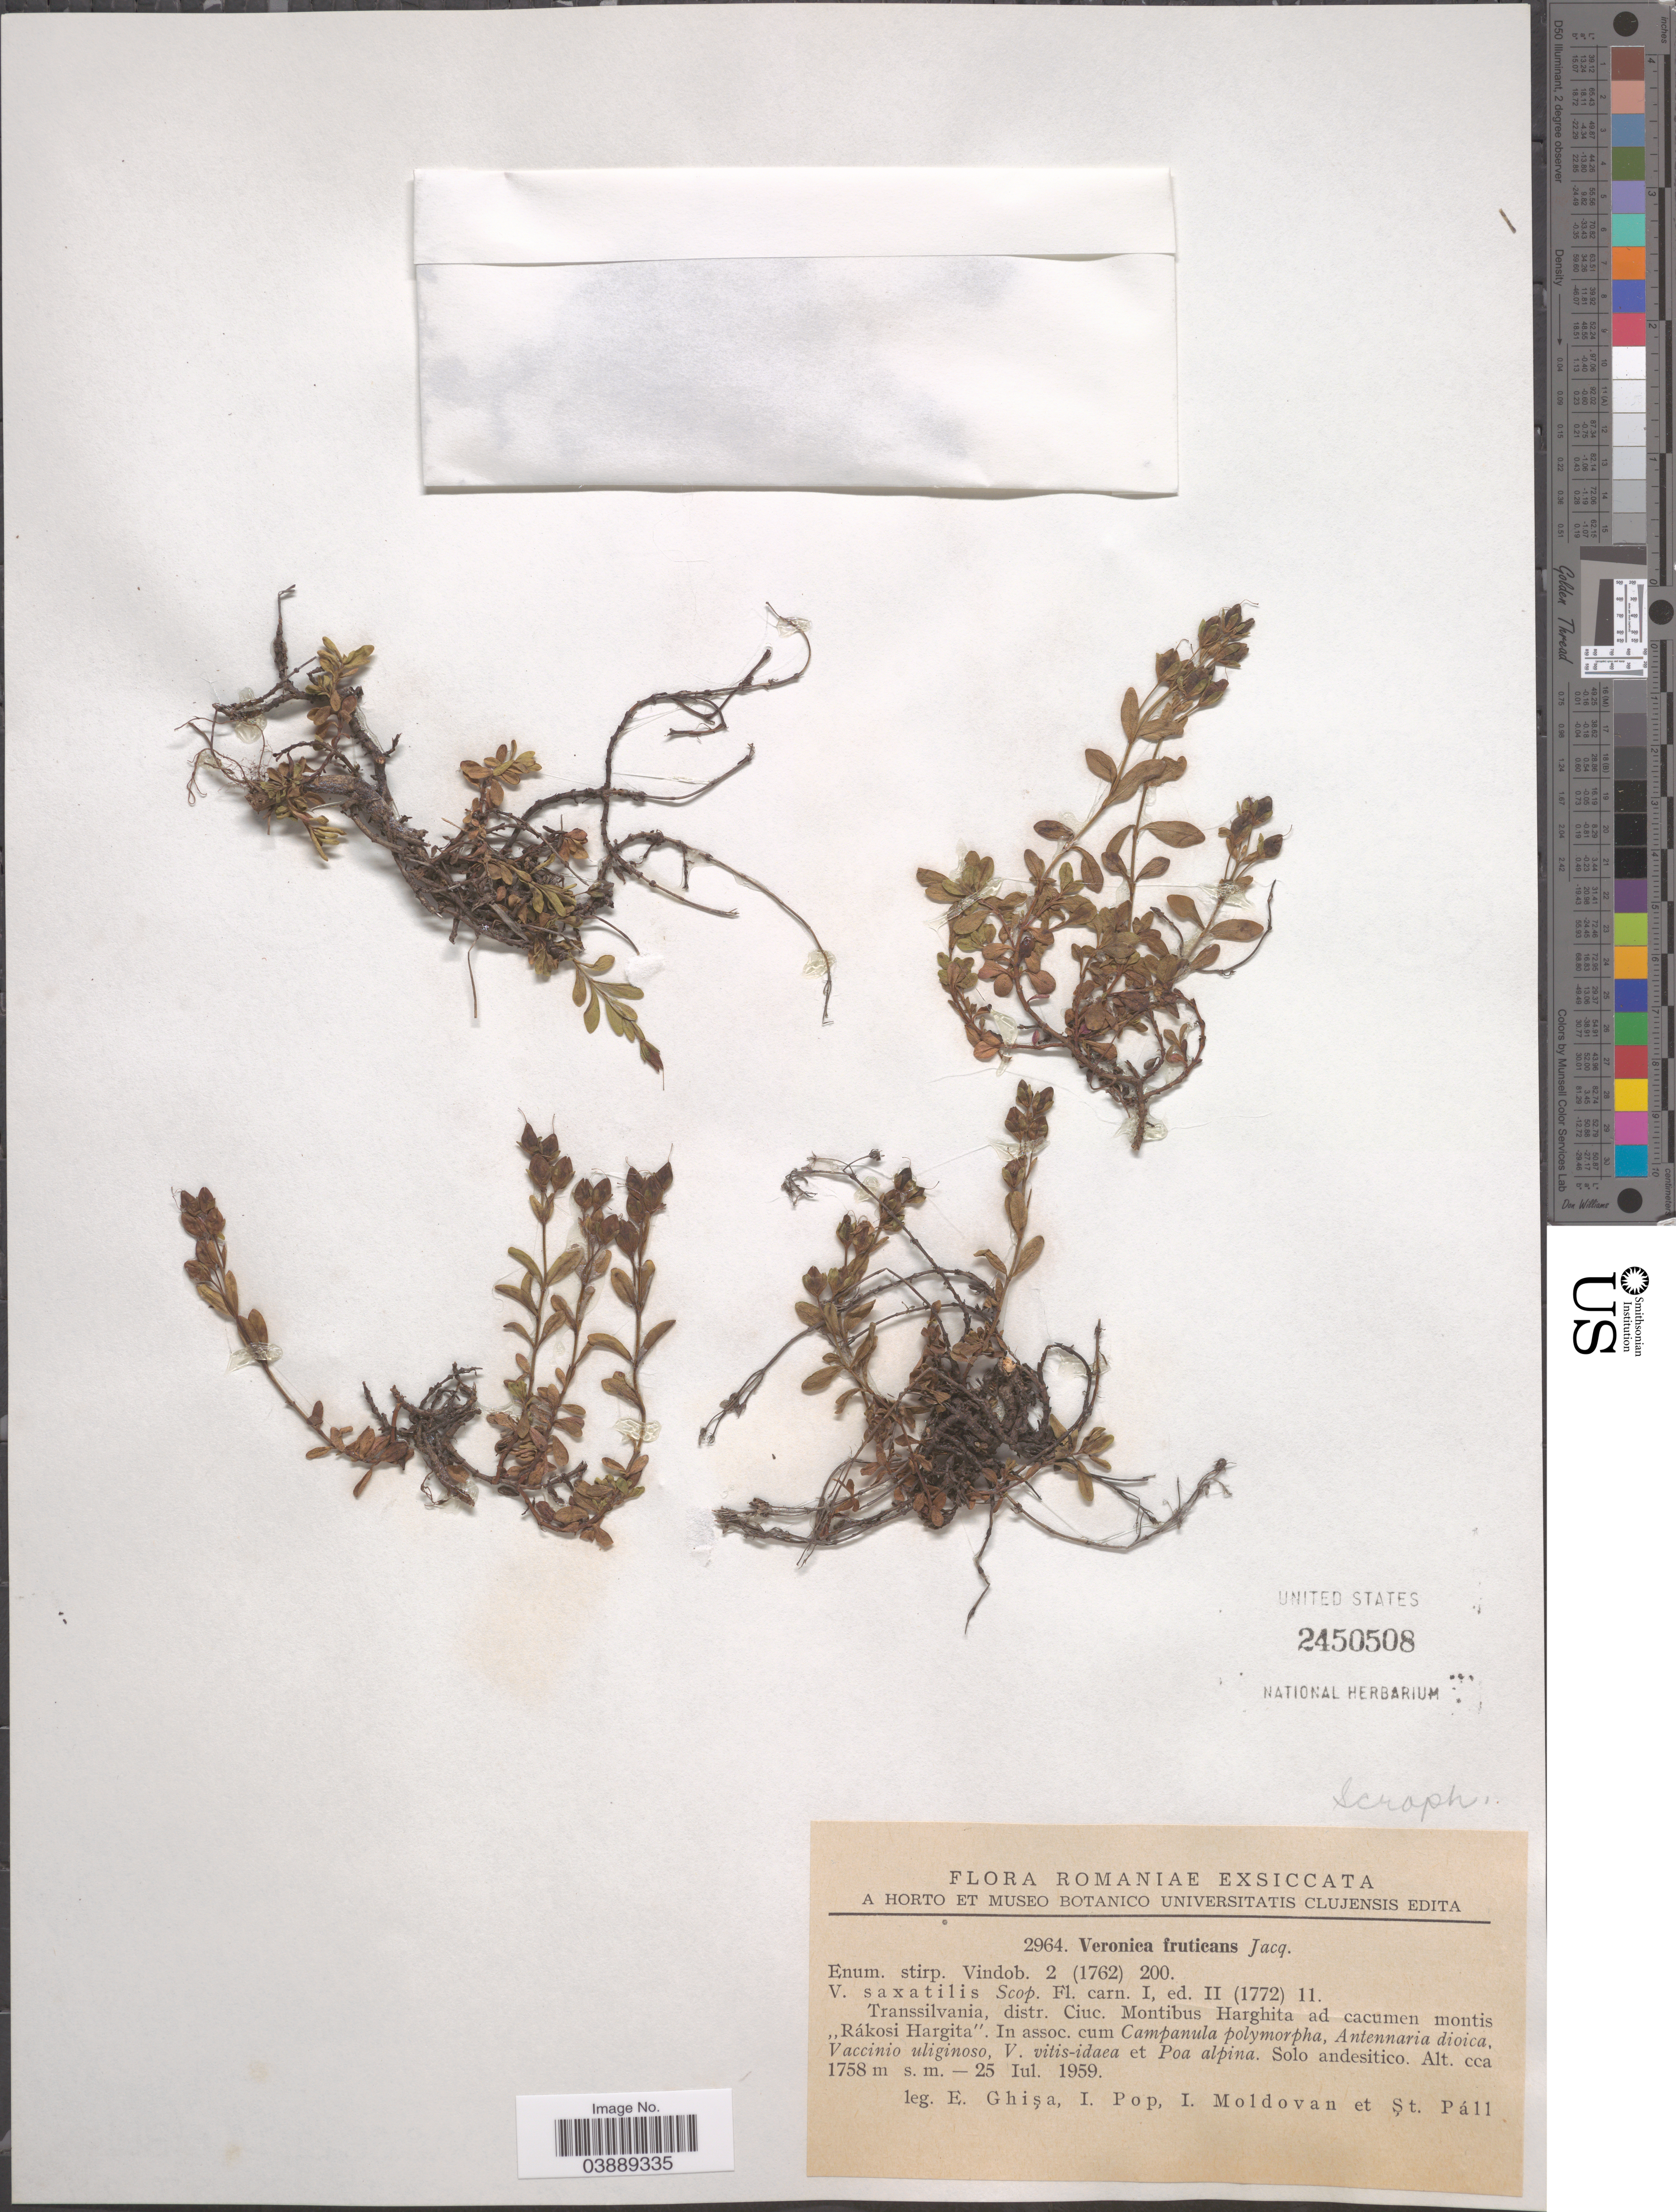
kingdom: Plantae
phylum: Tracheophyta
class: Magnoliopsida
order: Lamiales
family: Plantaginaceae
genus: Veronica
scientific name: Veronica fruticans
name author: Jacq.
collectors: E. Ghisa, I. Pop, I. Moldovan & S. Páll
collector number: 2964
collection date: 1959-07-25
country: Romania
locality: Romaniae. Transsilvania, distr. Ciuc. Montibus Harghita ad cacumen montis "Rákosi Hargita".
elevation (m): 1758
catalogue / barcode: US 2450508